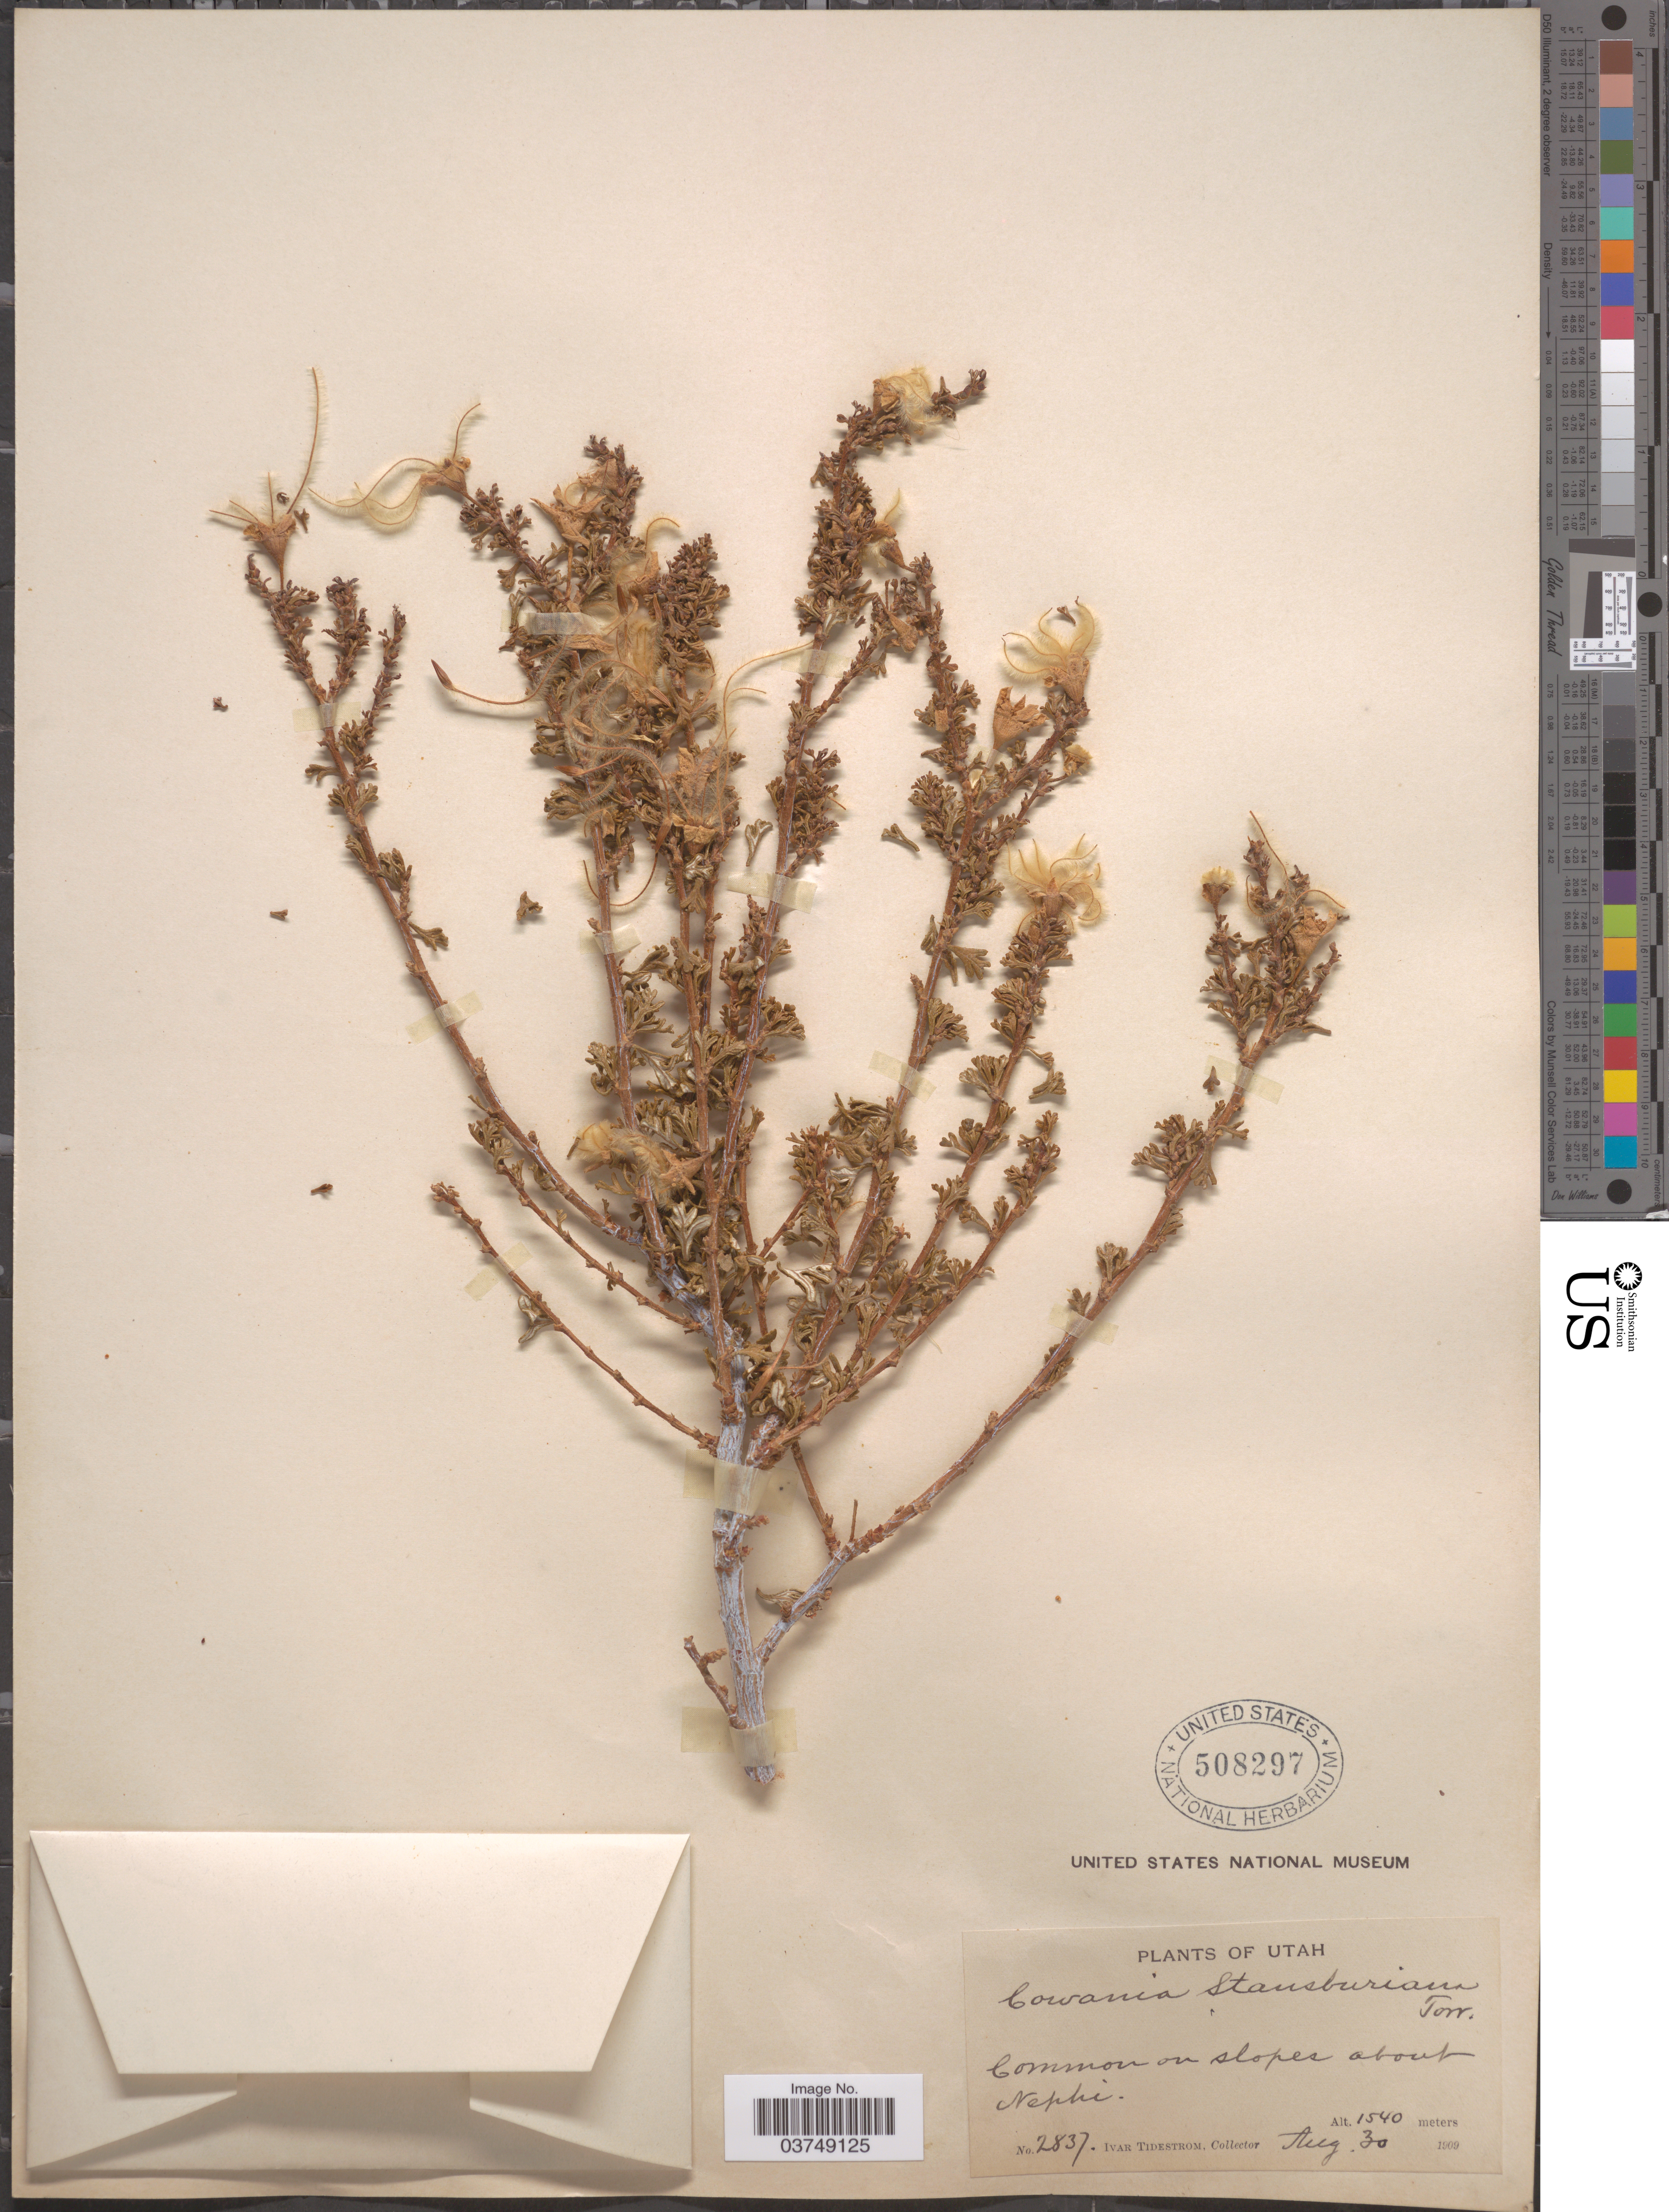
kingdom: Plantae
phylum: Tracheophyta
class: Magnoliopsida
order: Rosales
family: Rosaceae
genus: Purshia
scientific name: Purshia stansburyana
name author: (Torr.) Henrickson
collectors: I. F. Tidestrom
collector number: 2837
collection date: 1909-08-30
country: United States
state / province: Utah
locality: About Nephi.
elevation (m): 1540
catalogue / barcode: US 508297